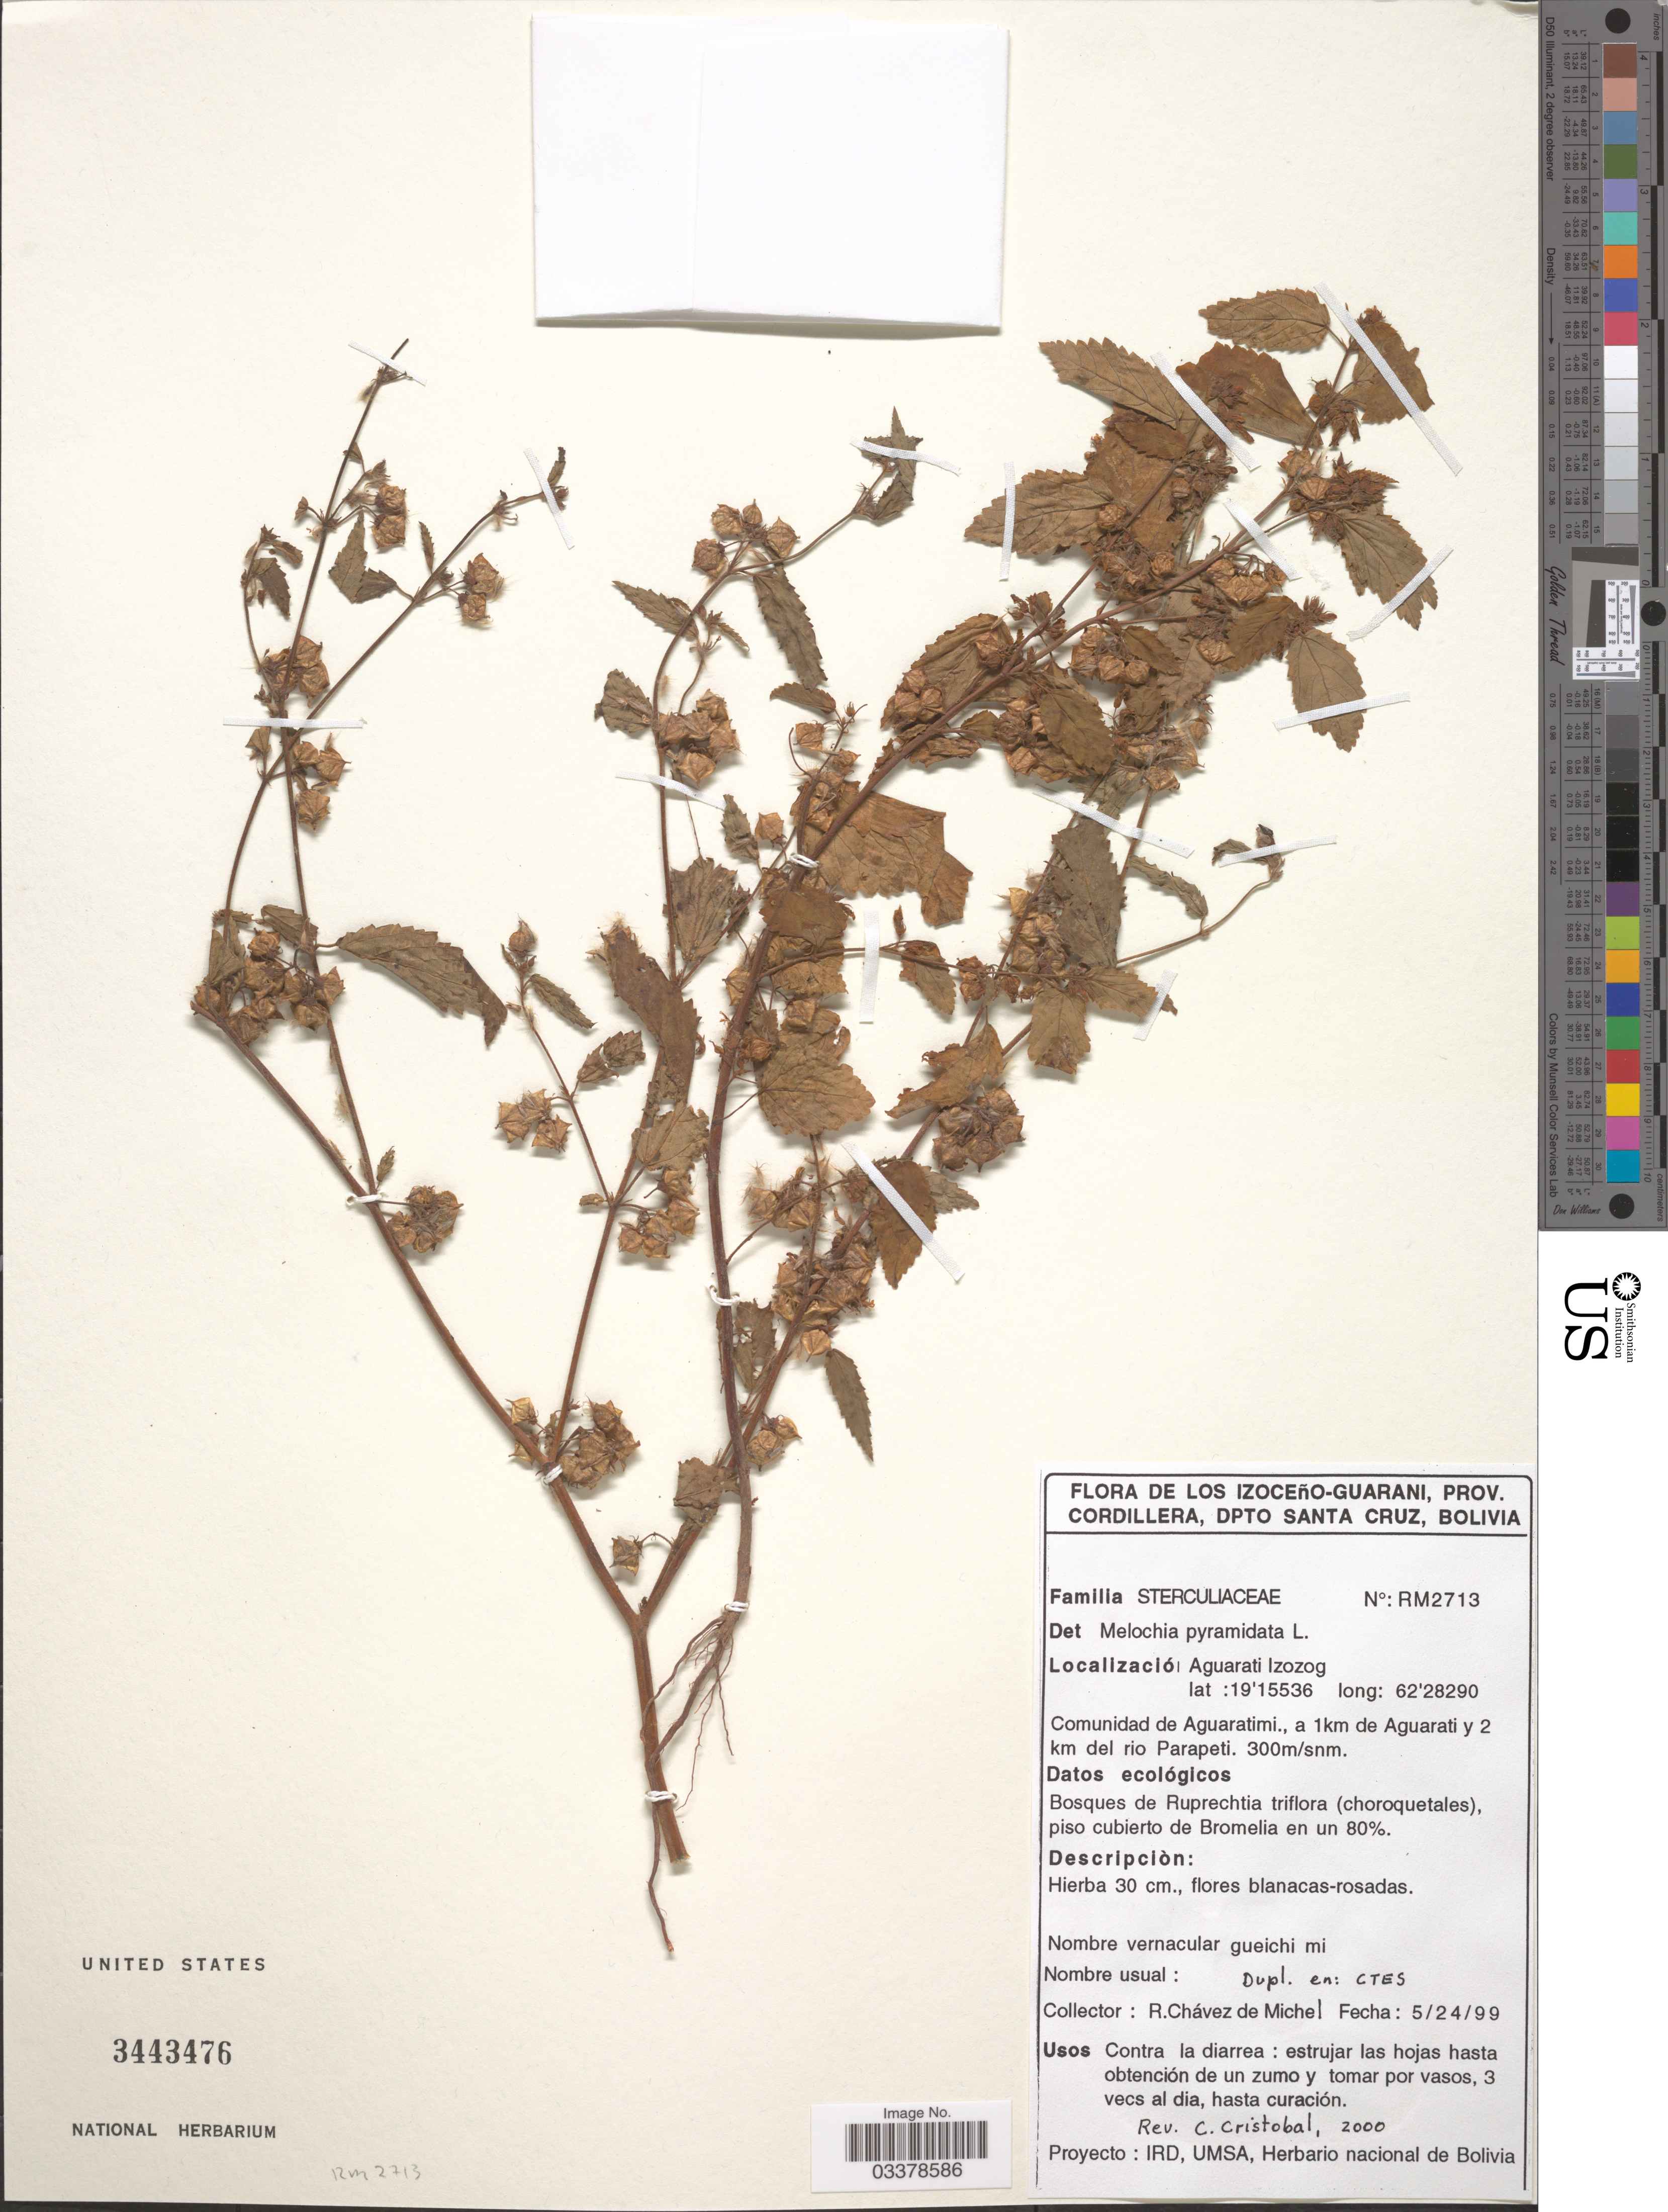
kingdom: Plantae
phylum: Tracheophyta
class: Magnoliopsida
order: Malvales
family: Malvaceae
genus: Melochia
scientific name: Melochia pyramidata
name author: L.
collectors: R. d. Michel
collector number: RM2713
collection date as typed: Transcribed d/m/y: 24/5/99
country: Bolivia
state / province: Santa Cruz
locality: De Los Izoceño-Guarani, prov. Cordillera, Dpto Santa Cruz. Comunidad de Aguaratimi., a 1km de Aguarati y 2 km del rio Parapeti.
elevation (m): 300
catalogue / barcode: US 3443476